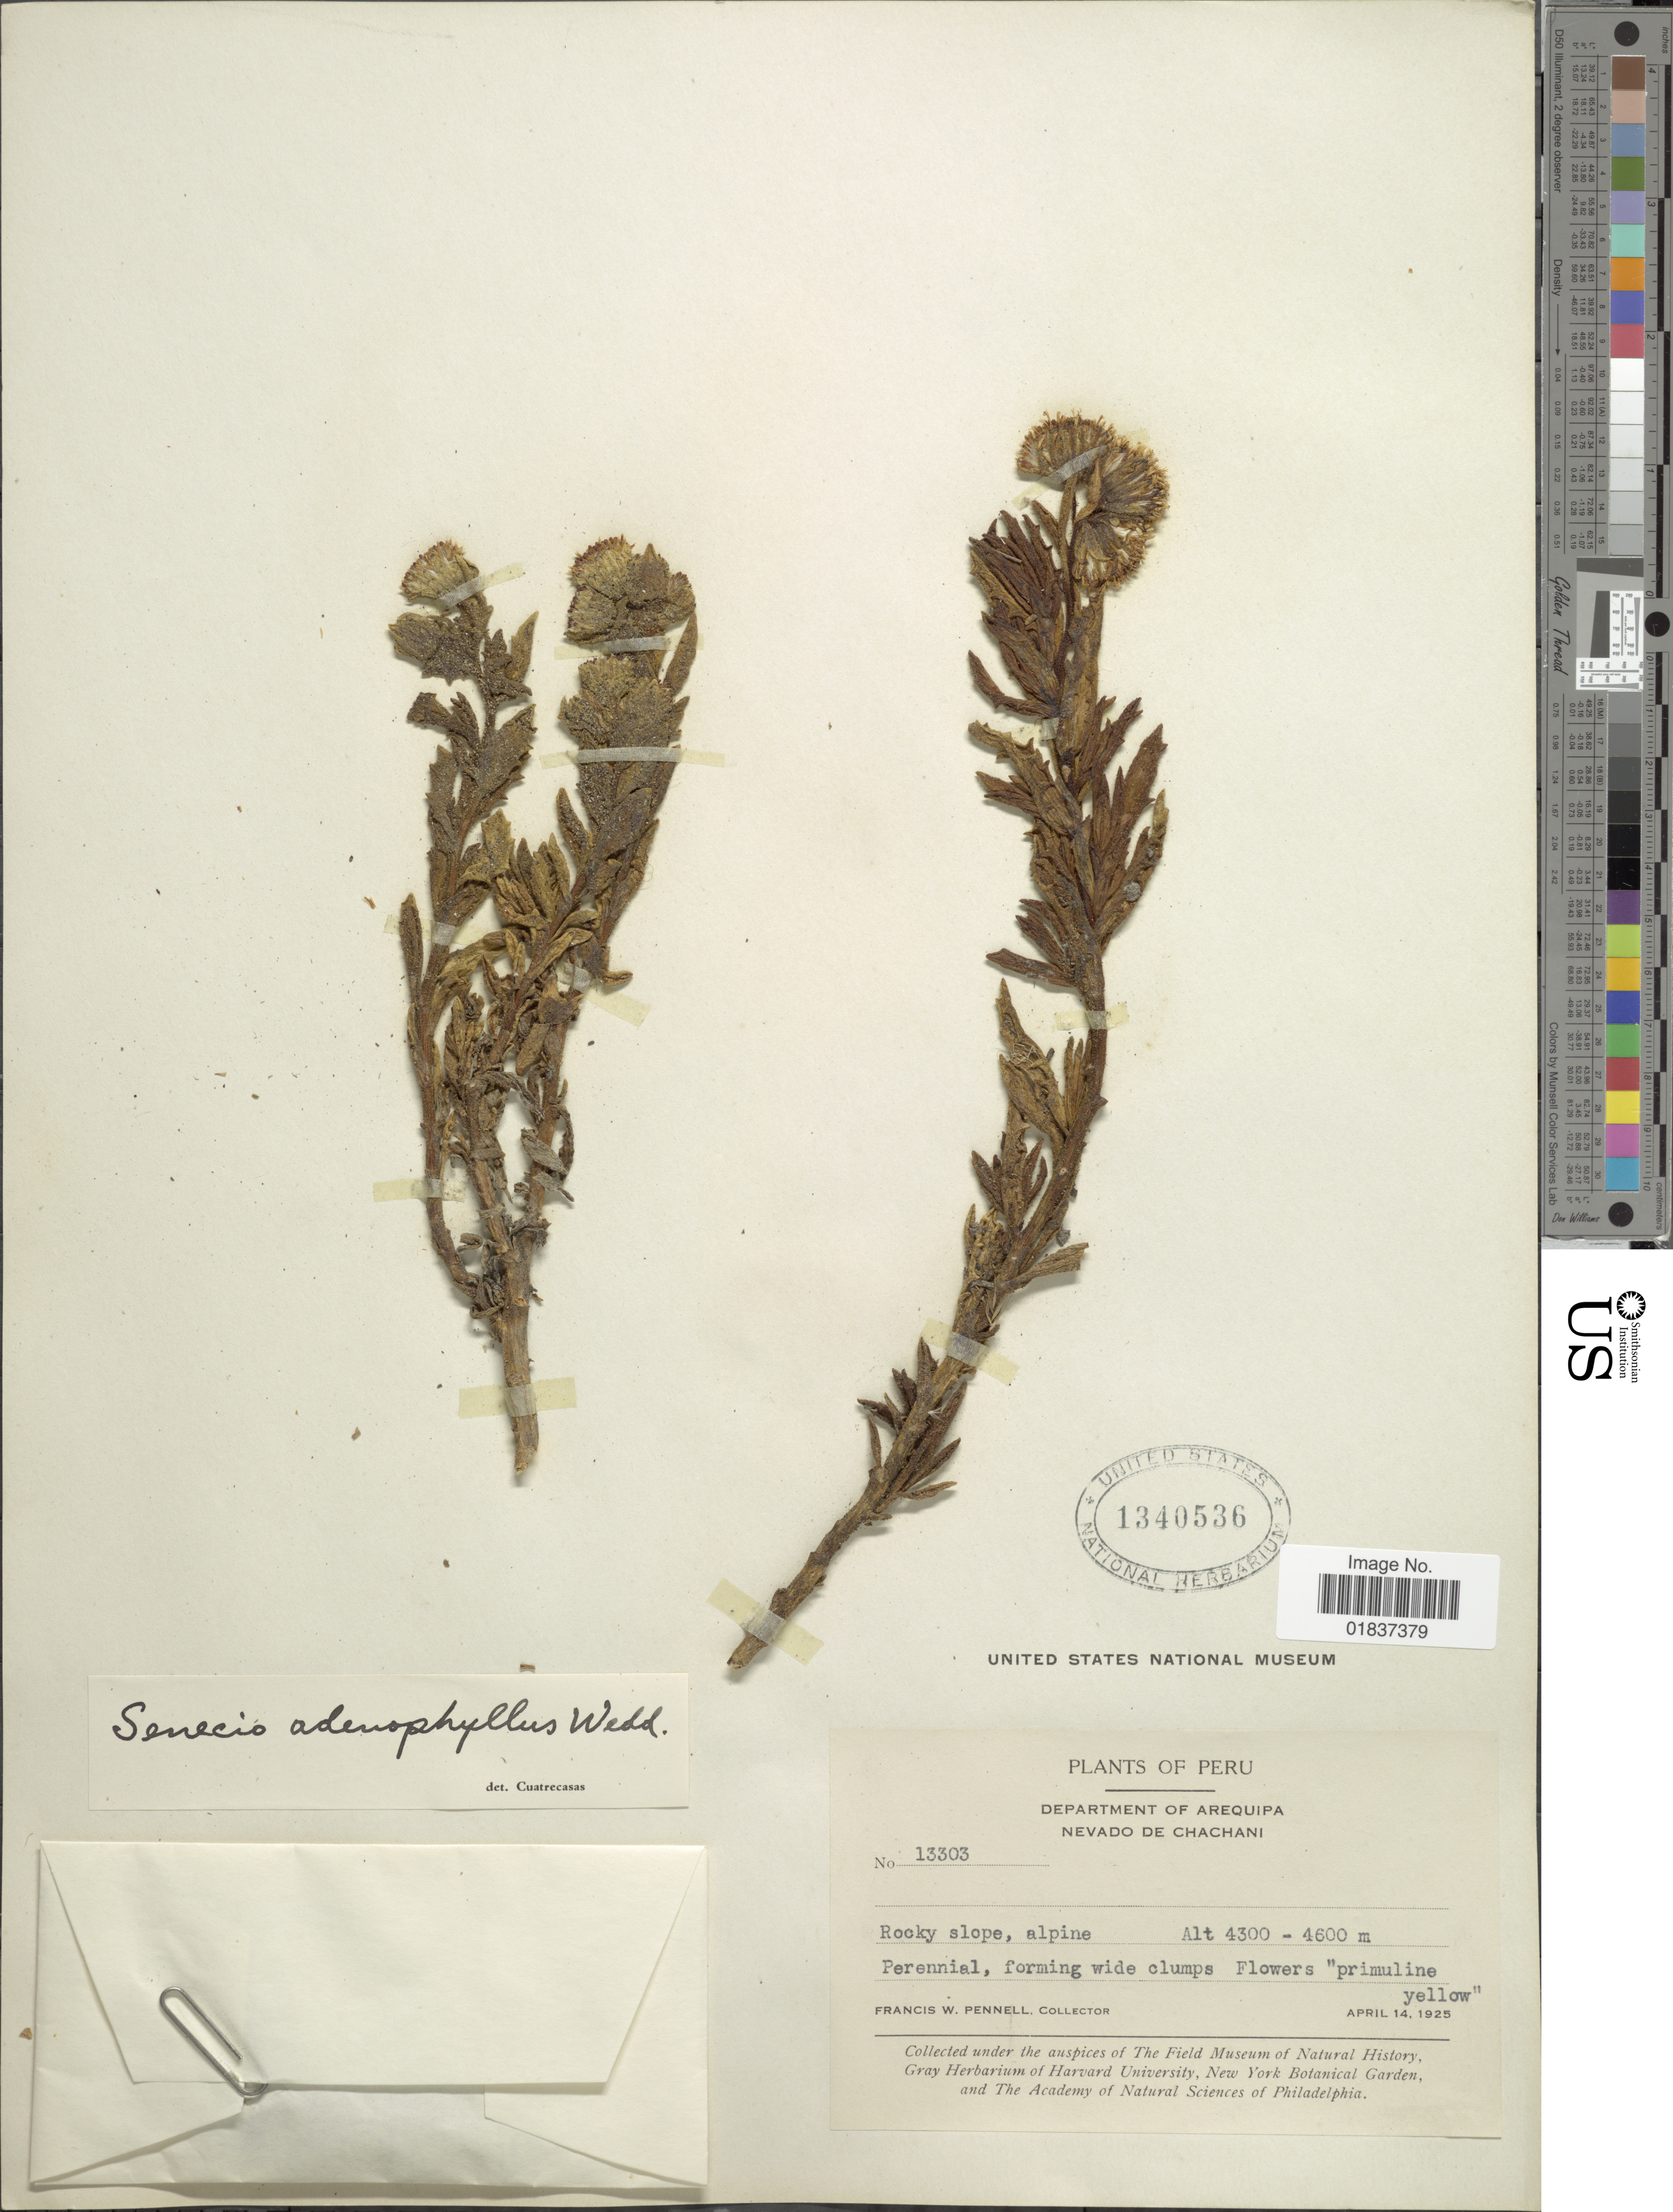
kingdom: Plantae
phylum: Tracheophyta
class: Magnoliopsida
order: Asterales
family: Asteraceae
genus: Senecio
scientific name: Senecio adenophyllus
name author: Meyen & Walp.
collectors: F. W. Pennell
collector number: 13303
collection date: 1925-04-14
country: Peru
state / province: Arequipa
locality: Department of Arequipa. Nevado de Chachani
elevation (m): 4300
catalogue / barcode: US 1340536